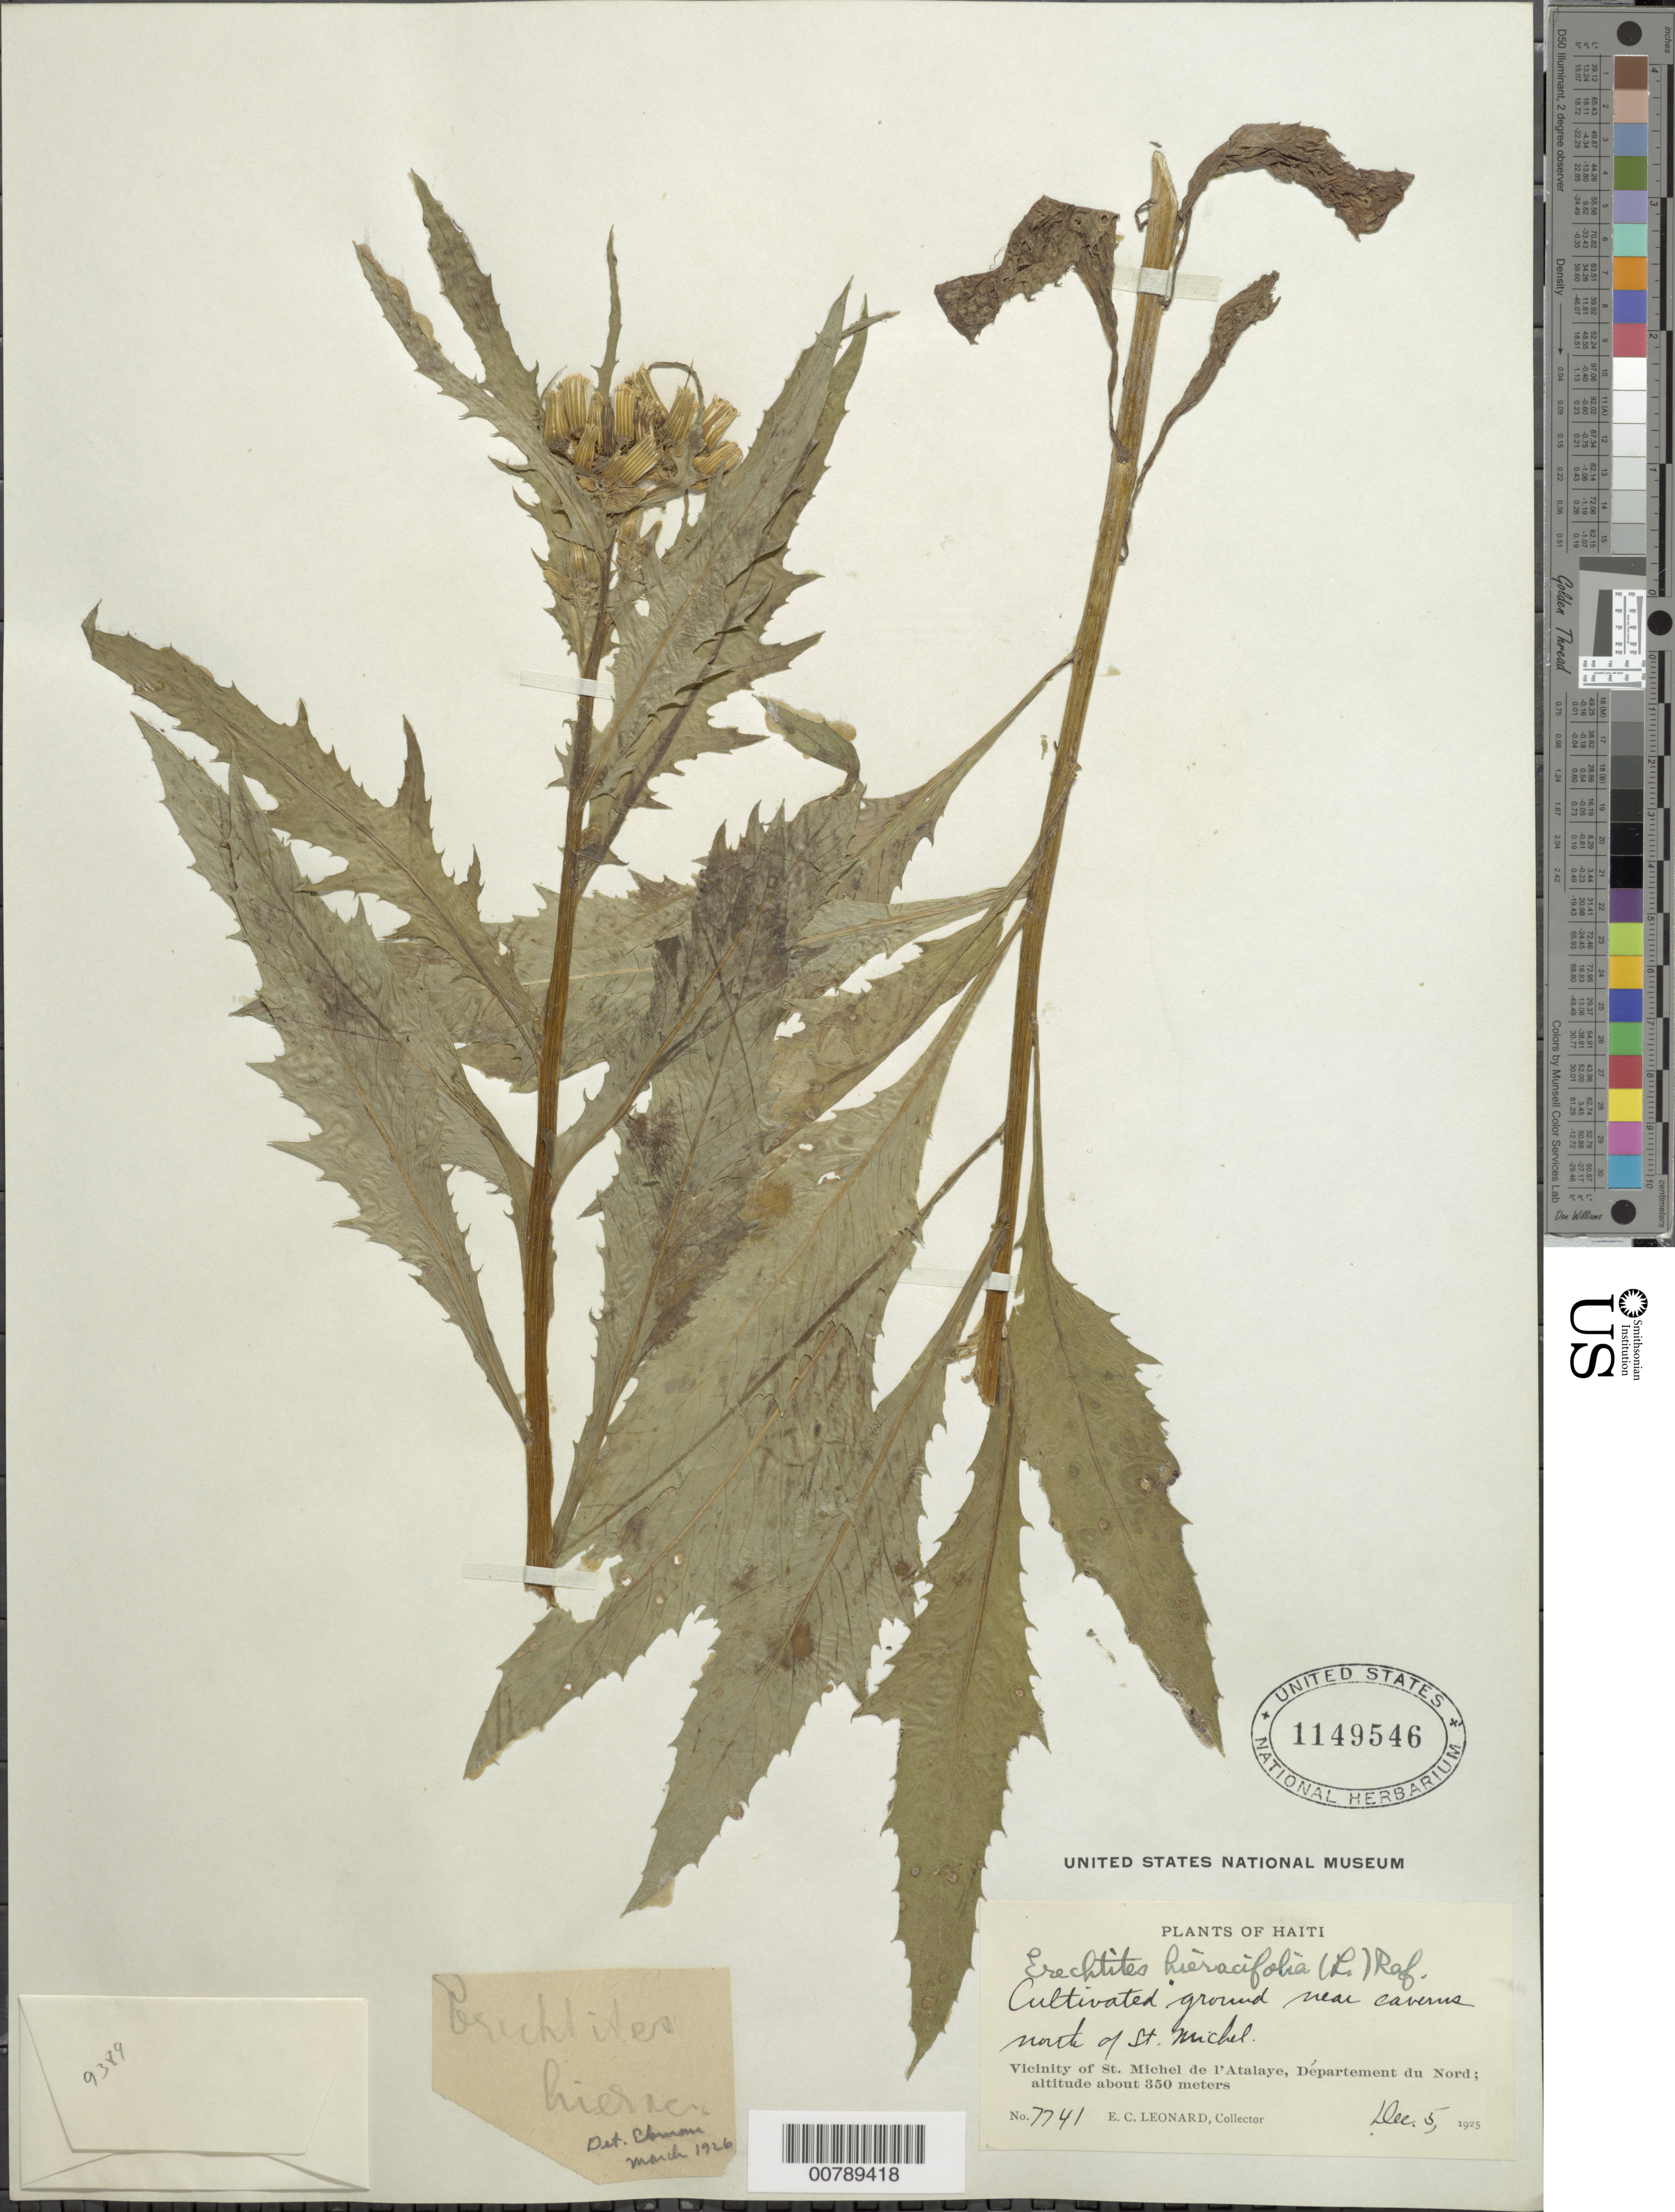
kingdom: Plantae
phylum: Tracheophyta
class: Magnoliopsida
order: Asterales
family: Asteraceae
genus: Erechtites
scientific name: Erechtites hieraciifolius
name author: (L.) Raf. ex DC.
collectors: E. C. Leonard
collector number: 7741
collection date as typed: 05 Dec 1925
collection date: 1925-12-05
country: Haiti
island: Hispaniola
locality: Cultivated ground near caverns north of St. Michel. Vicinity of St. Michel de l'Atalaye, Département du Nord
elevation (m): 350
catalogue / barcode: US 1149546